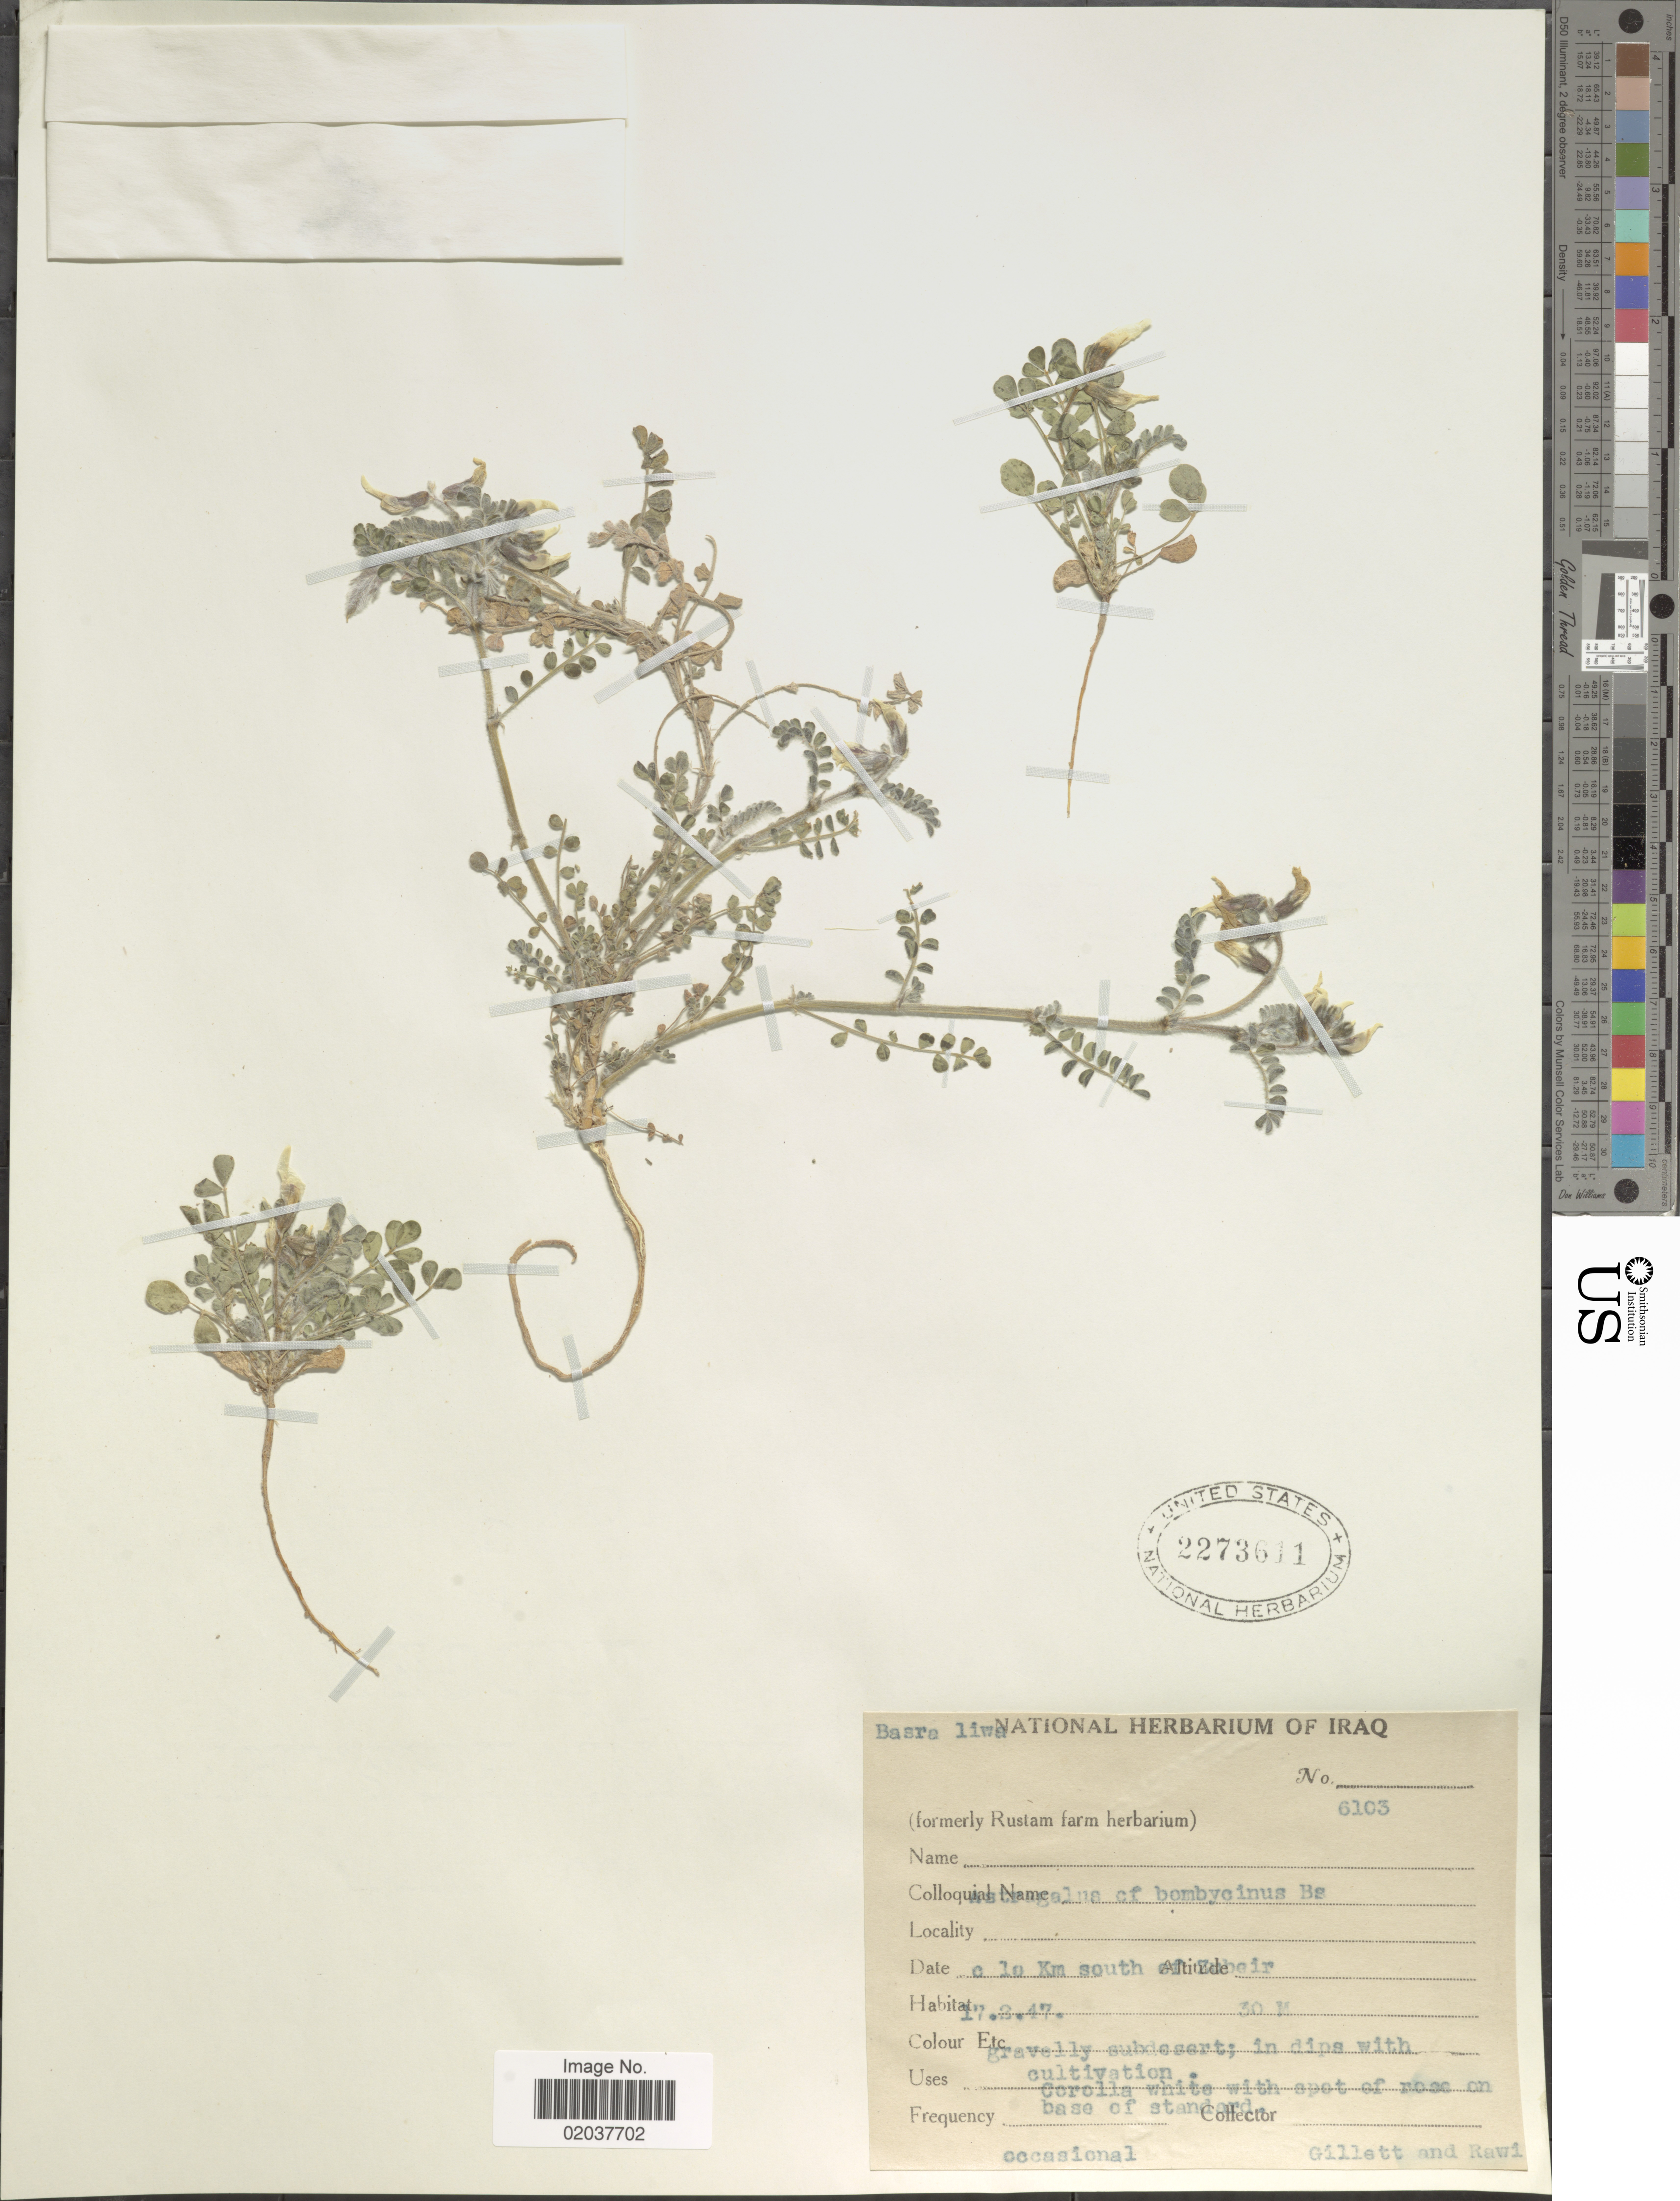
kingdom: Plantae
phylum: Tracheophyta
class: Magnoliopsida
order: Fabales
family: Fabaceae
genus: Astragalus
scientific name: Astragalus bombycinus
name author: Boiss.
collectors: Gillett, -- & -. Rawi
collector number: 6103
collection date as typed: Transcribed d/m/y: 17/2/47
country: Iraq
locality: C. 10 km south of Zubeir [interpreted]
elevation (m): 30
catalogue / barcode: US 2273611